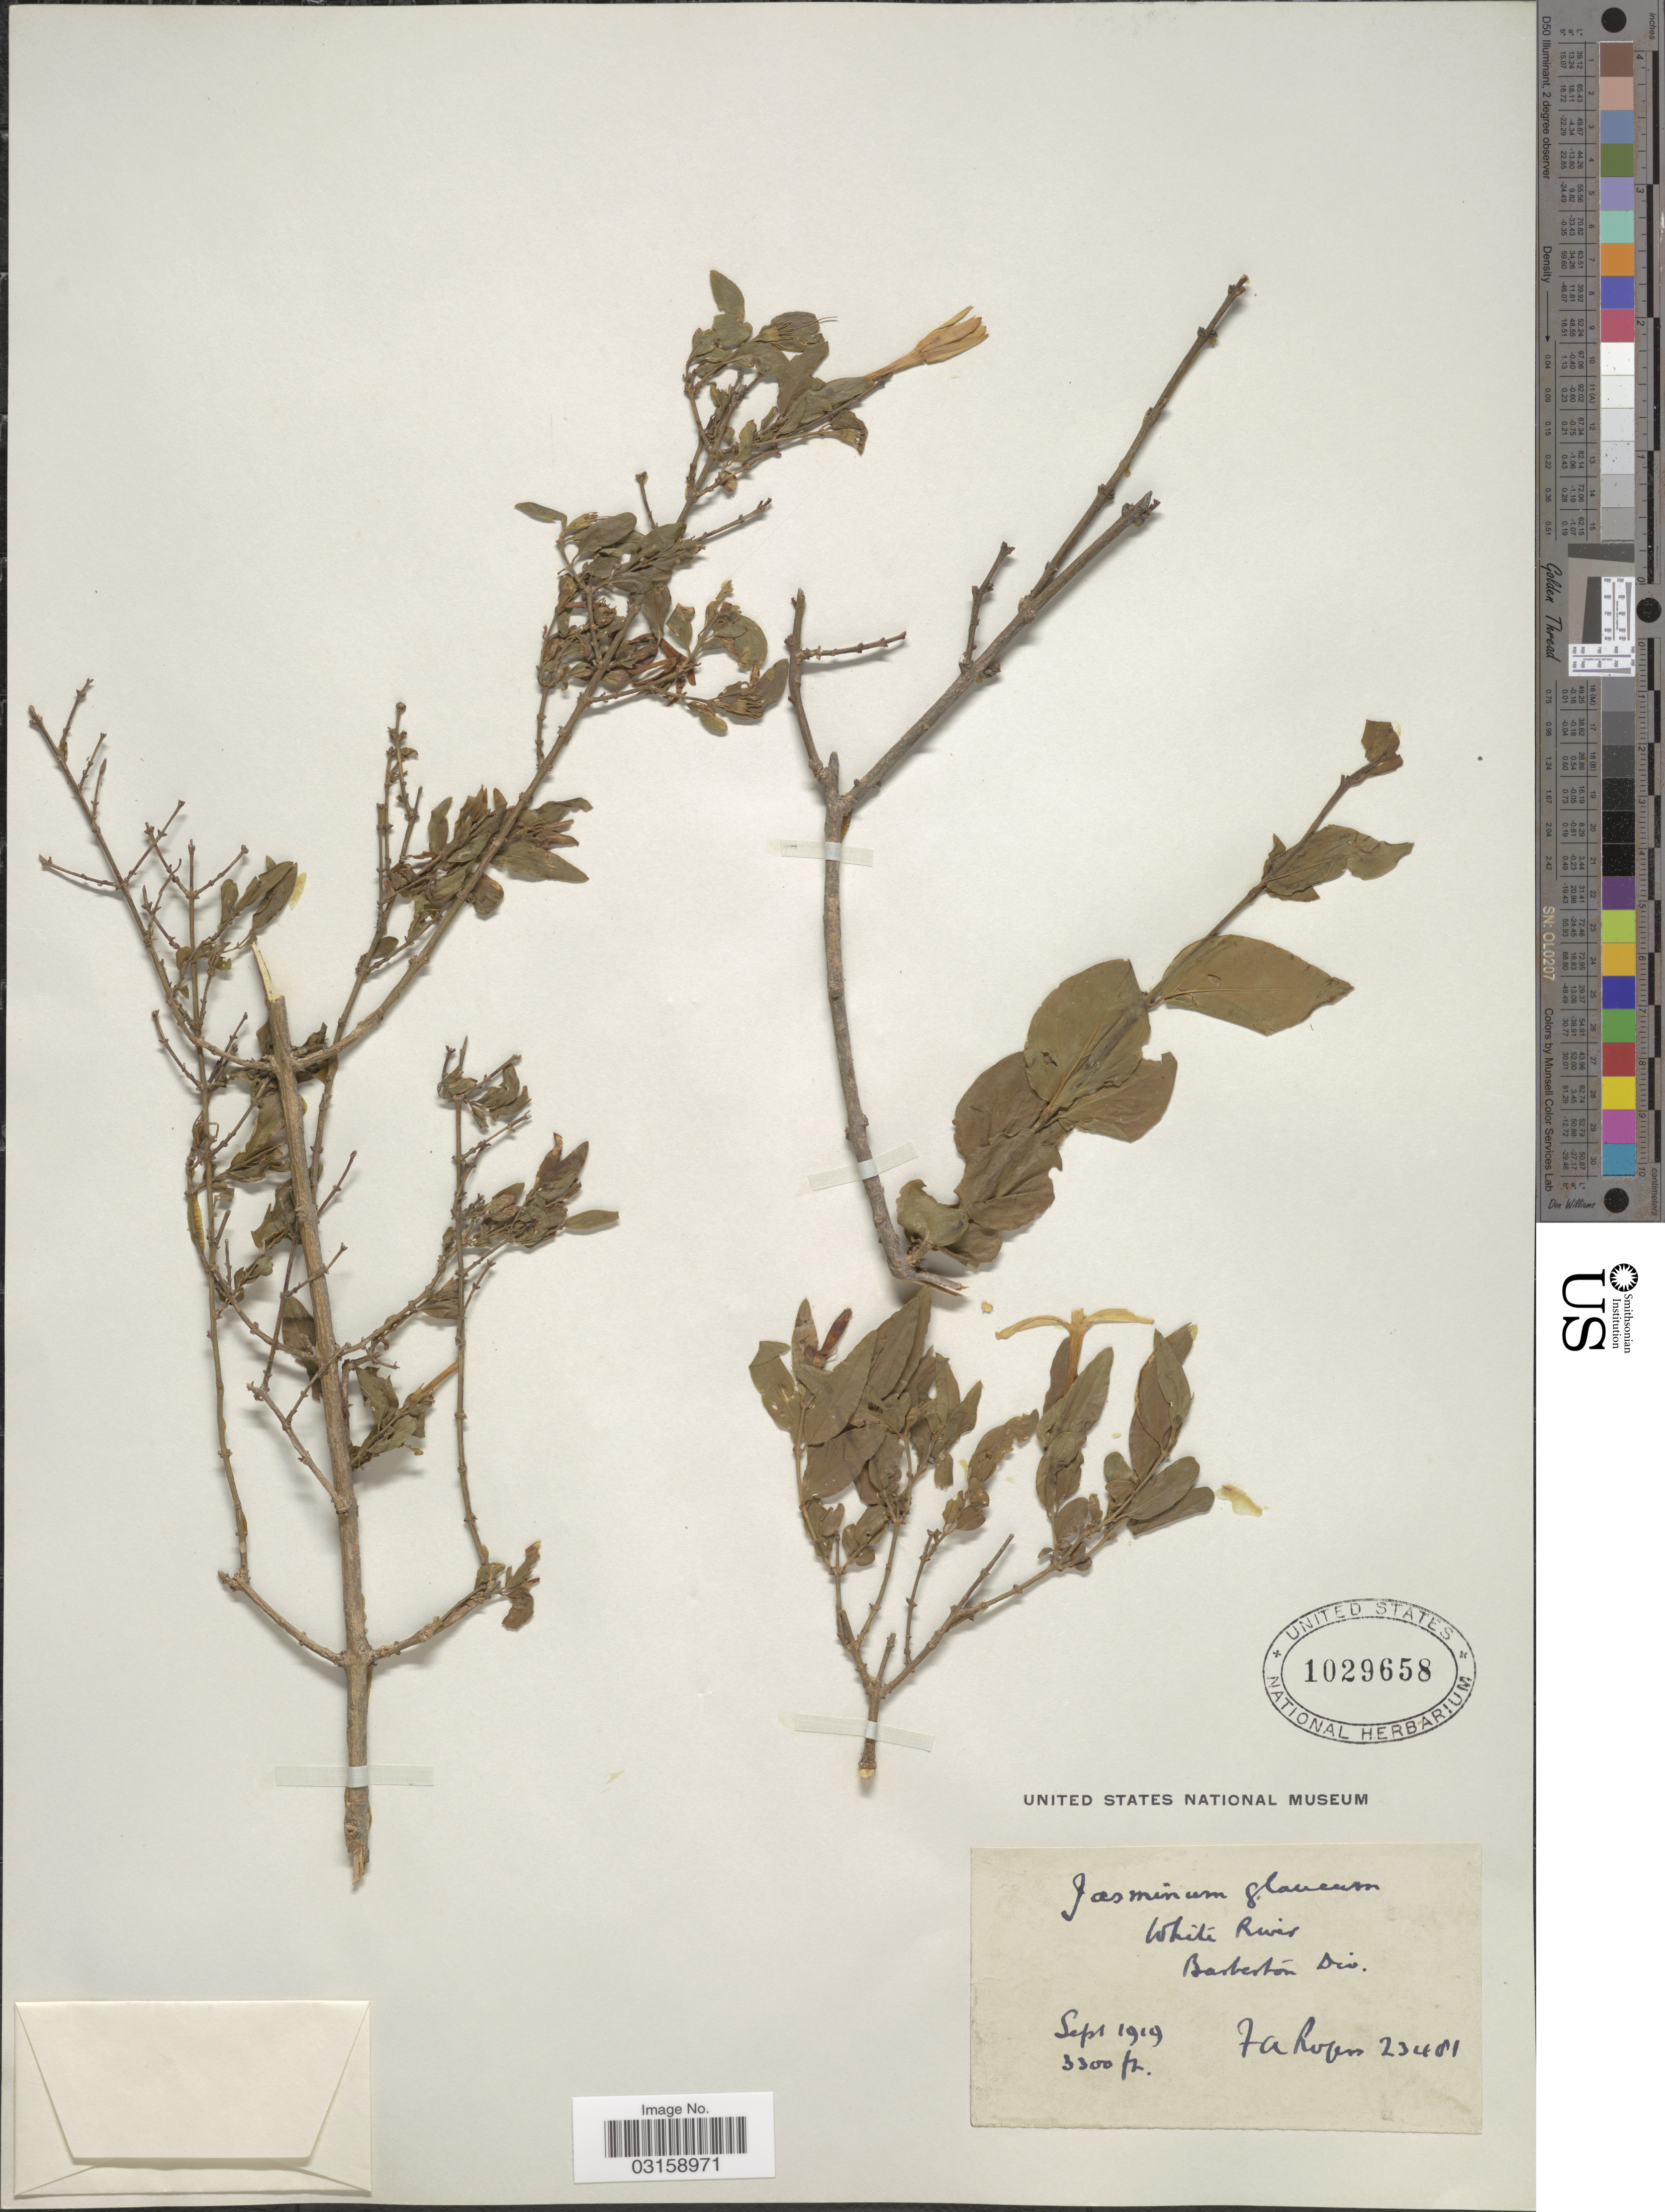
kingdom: Plantae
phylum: Tracheophyta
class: Magnoliopsida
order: Lamiales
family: Oleaceae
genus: Jasminum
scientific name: Jasminum glaucum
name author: (L. f.) Aiton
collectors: F. A. Rogers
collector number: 23481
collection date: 1919-09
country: South Africa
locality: White River. Barberton Div.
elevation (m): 1006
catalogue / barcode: US 1029658